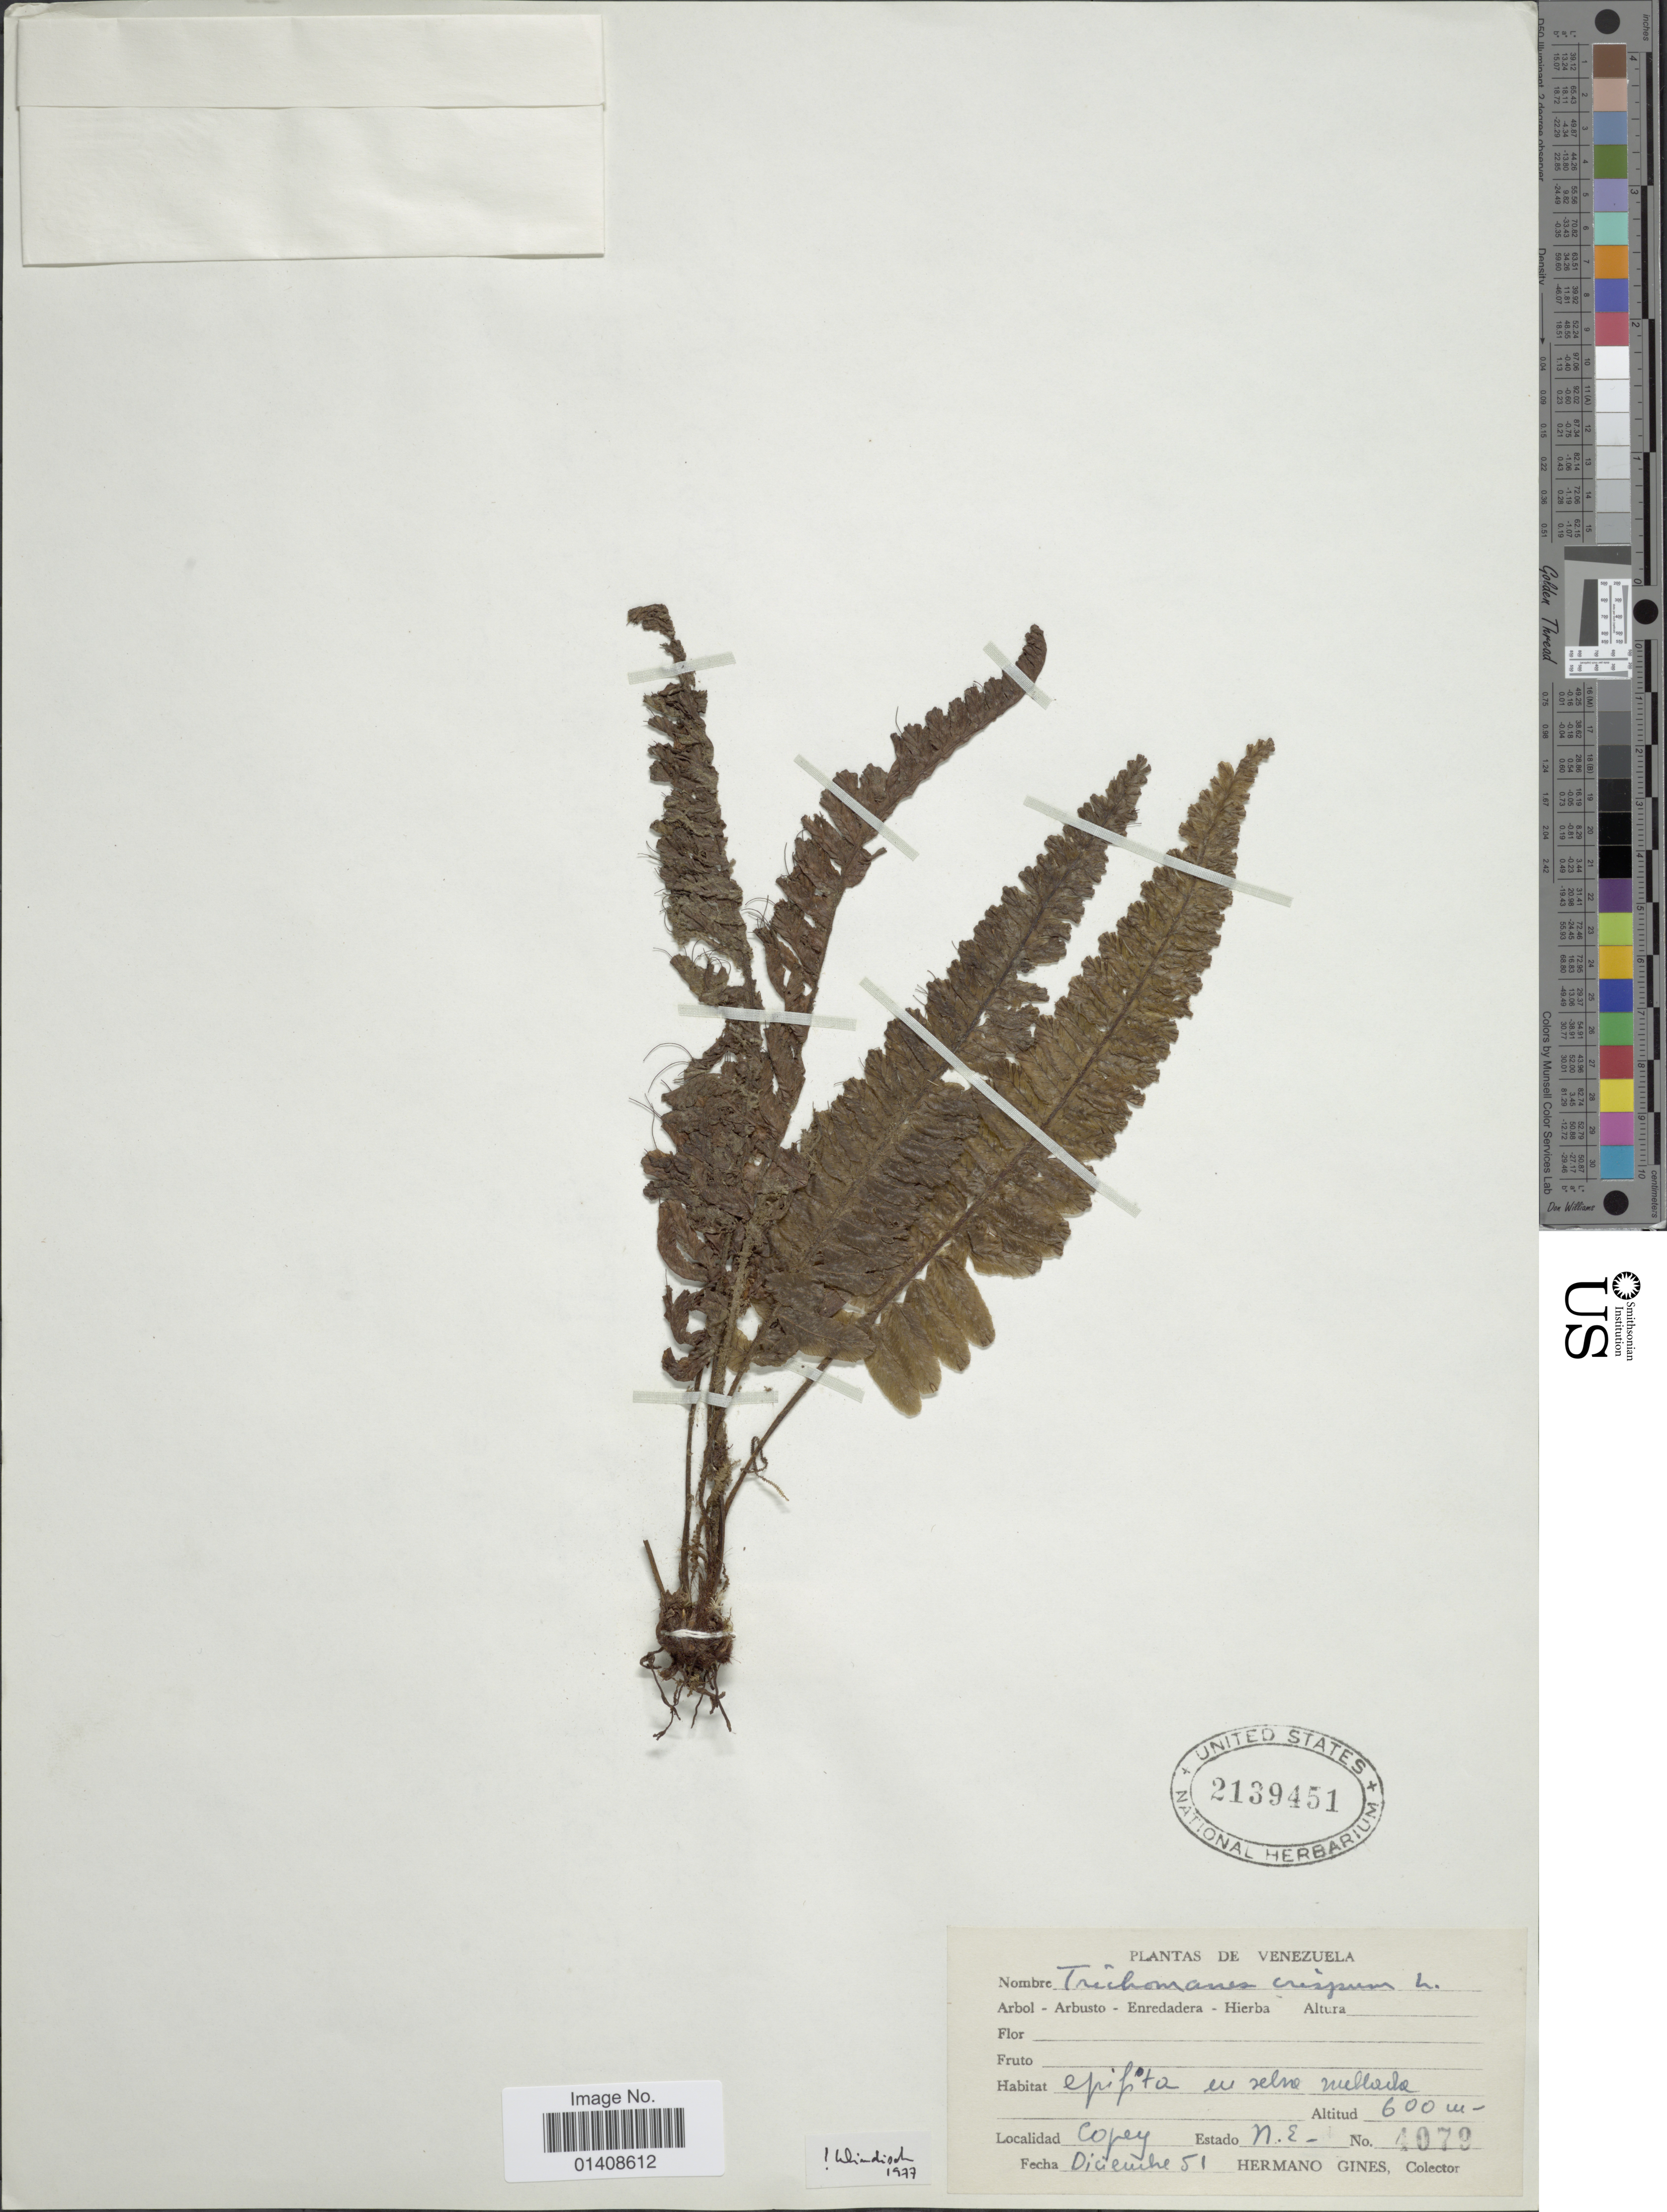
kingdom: Plantae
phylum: Tracheophyta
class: Polypodiopsida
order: Hymenophyllales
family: Hymenophyllaceae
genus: Trichomanes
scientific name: Trichomanes crispum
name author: L.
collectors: Bro. Gines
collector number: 4079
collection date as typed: Transcribed d/m/y: /12/51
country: Venezuela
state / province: Nueva Esparta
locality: Copey, Estado N.E. [State of Nueva Esparta]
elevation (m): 600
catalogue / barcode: US 2139451